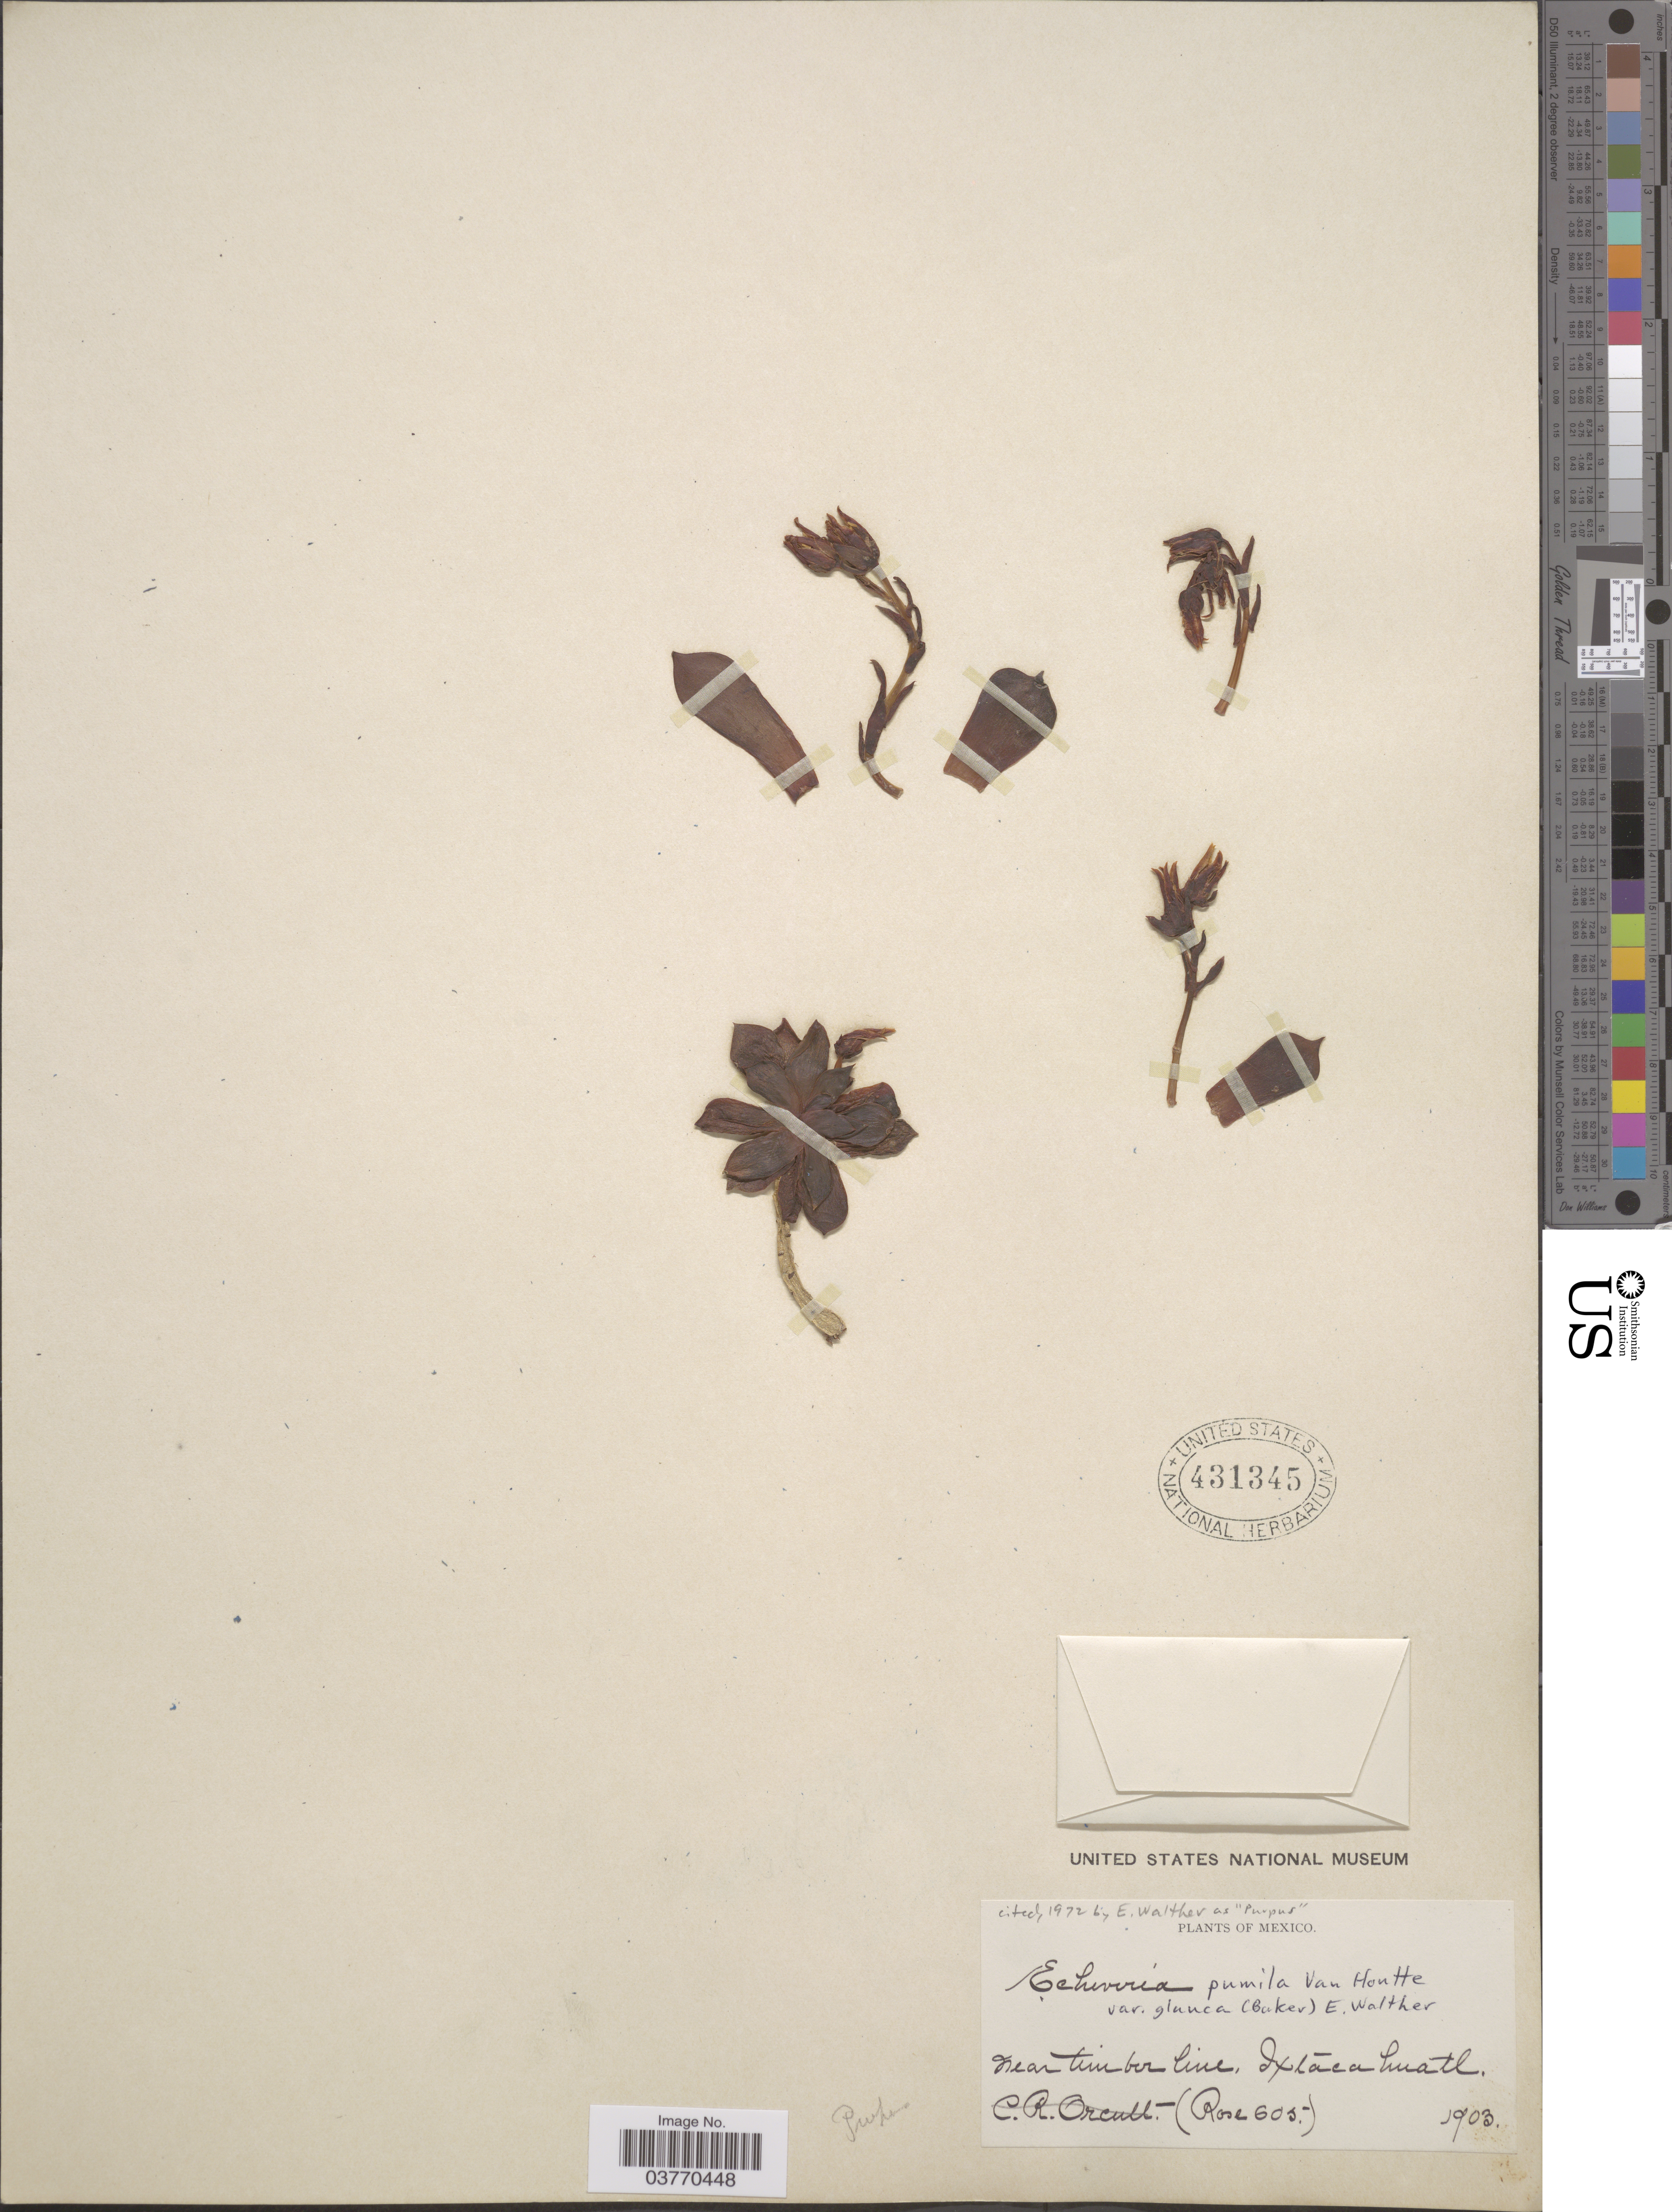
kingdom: Plantae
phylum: Tracheophyta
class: Magnoliopsida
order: Saxifragales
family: Crassulaceae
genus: Echeveria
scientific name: Echeveria pumila var. glauca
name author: (Baker) E. Walther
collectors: C. R. Orcutt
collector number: Rose605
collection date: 1903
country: Mexico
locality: Near timberline, Ixtácahuatl.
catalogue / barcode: US 431345